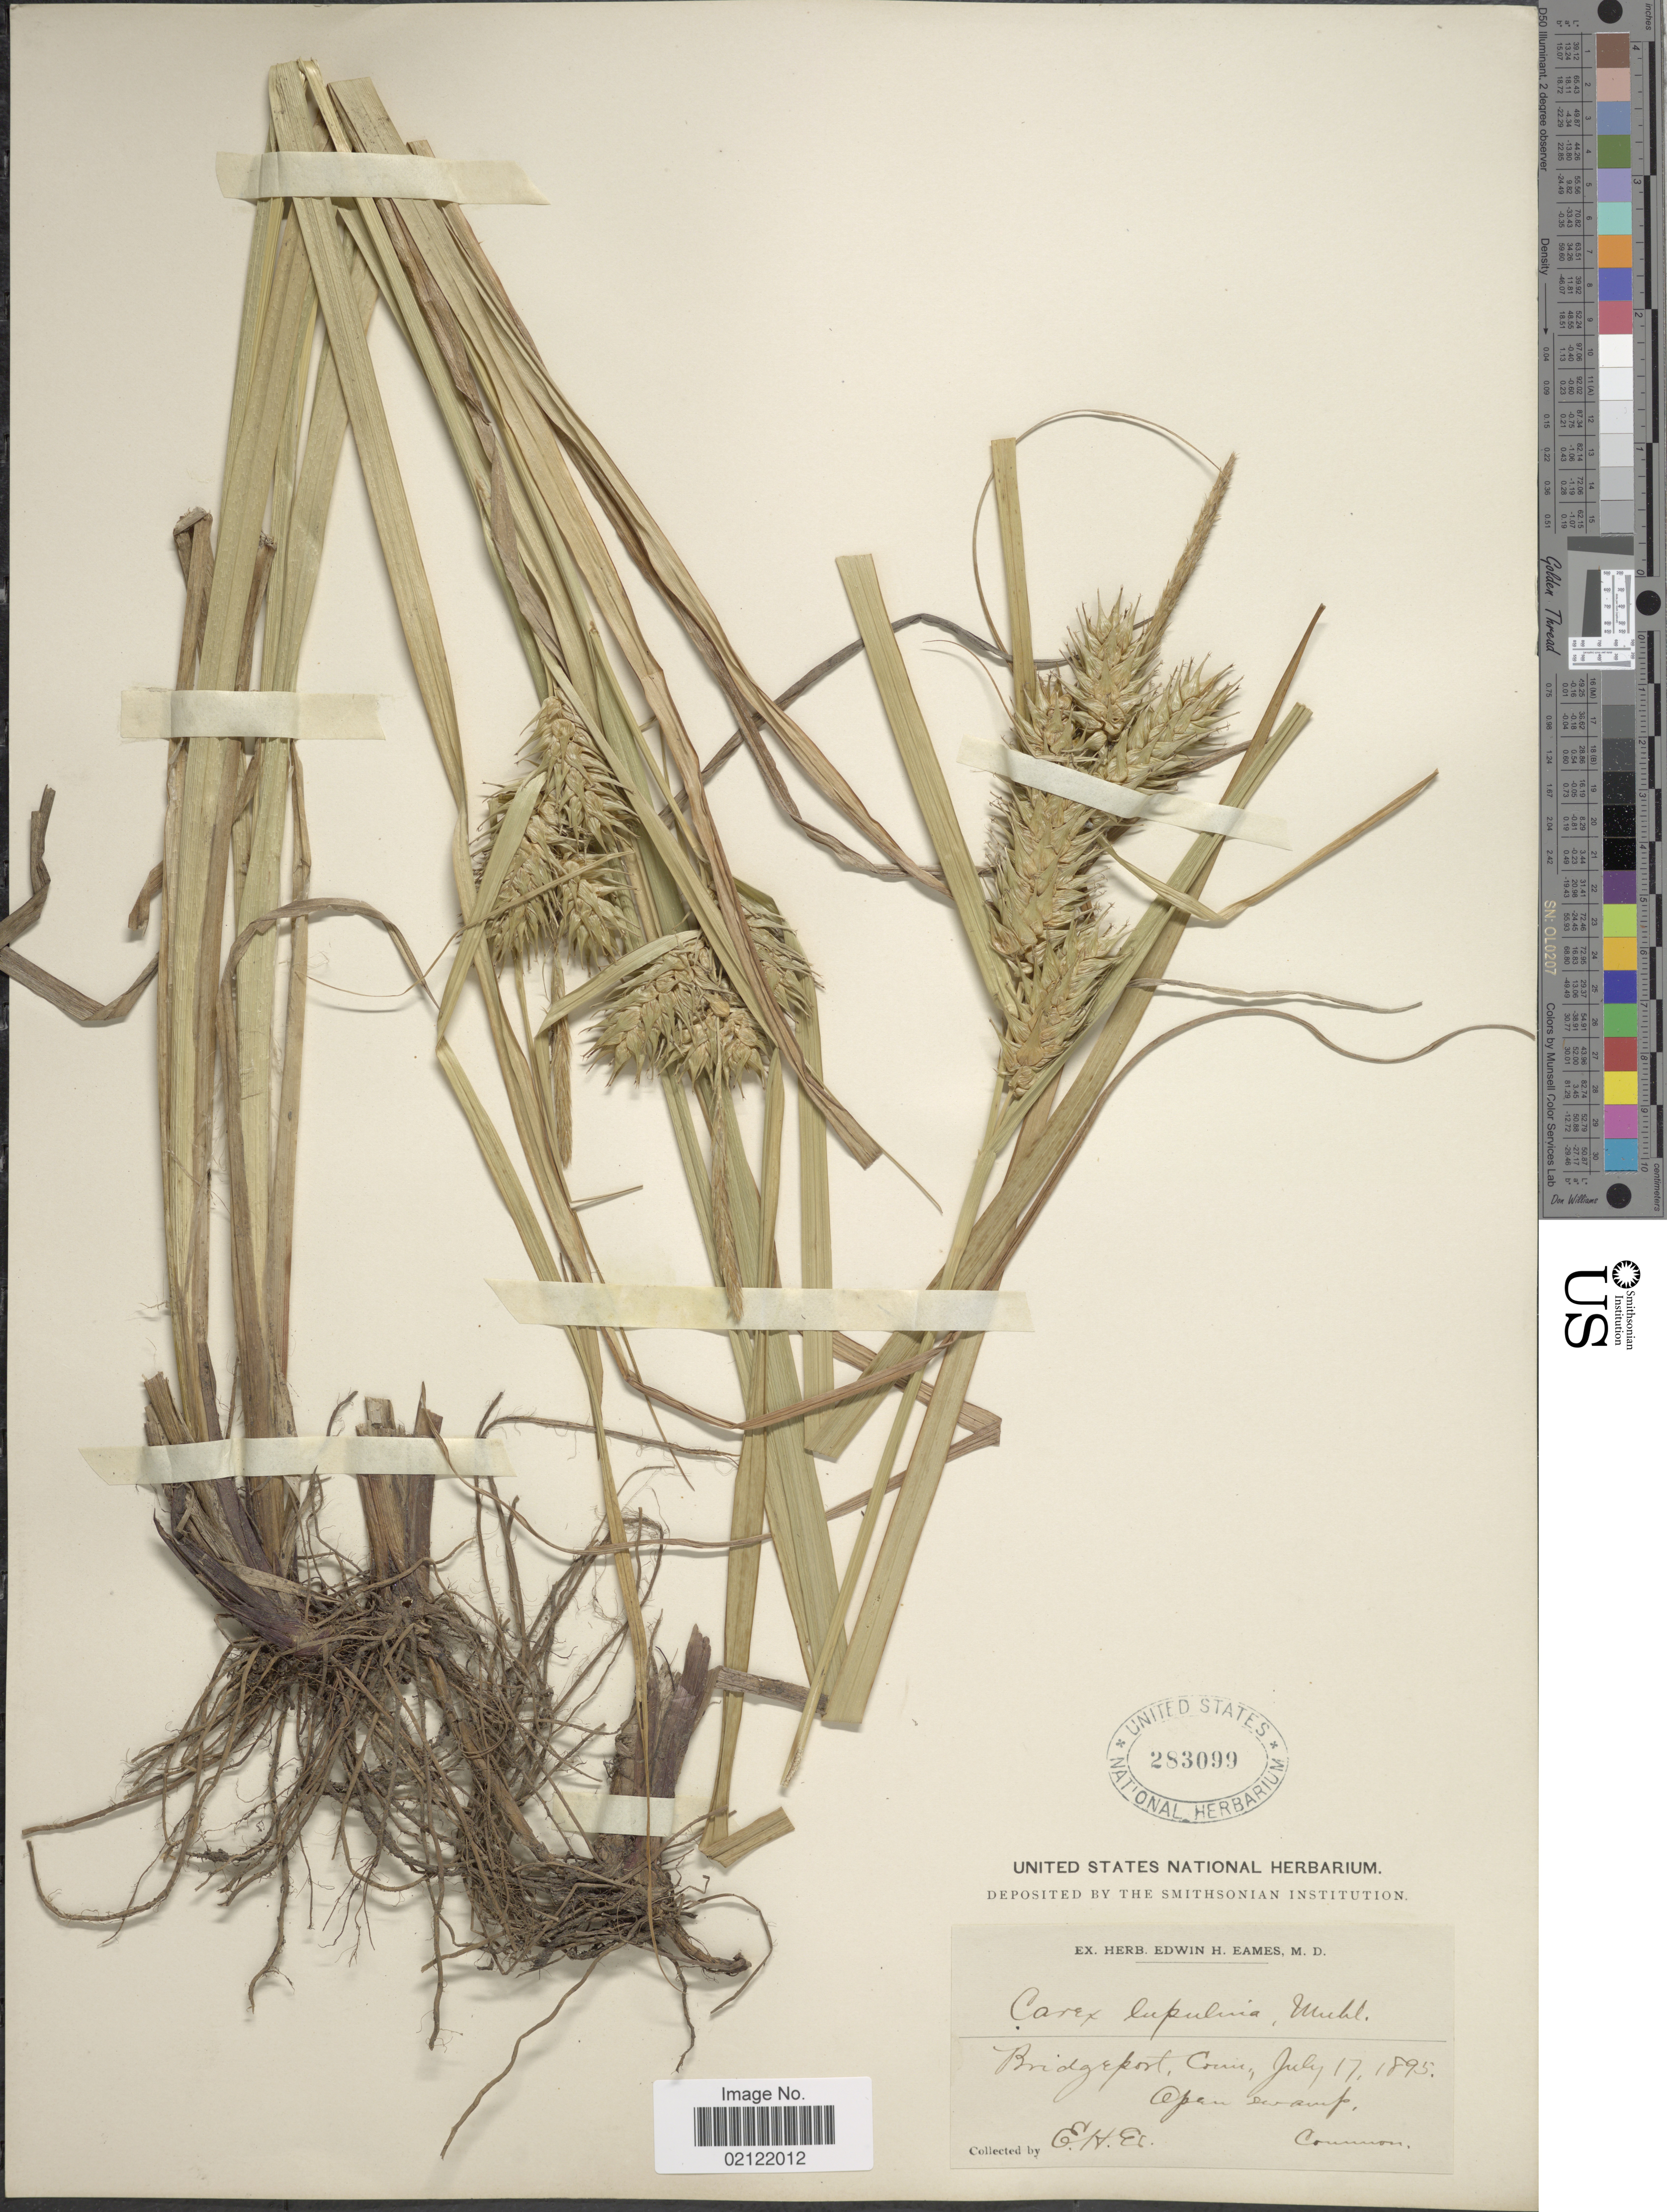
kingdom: Plantae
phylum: Tracheophyta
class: Liliopsida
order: Poales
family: Cyperaceae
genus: Carex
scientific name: Carex lupulina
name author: Muhl. ex Willd.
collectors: E. H. Eames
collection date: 1895-07-17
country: United States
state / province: Connecticut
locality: Bridgeport, Conn. Open swamp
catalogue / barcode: US 283099